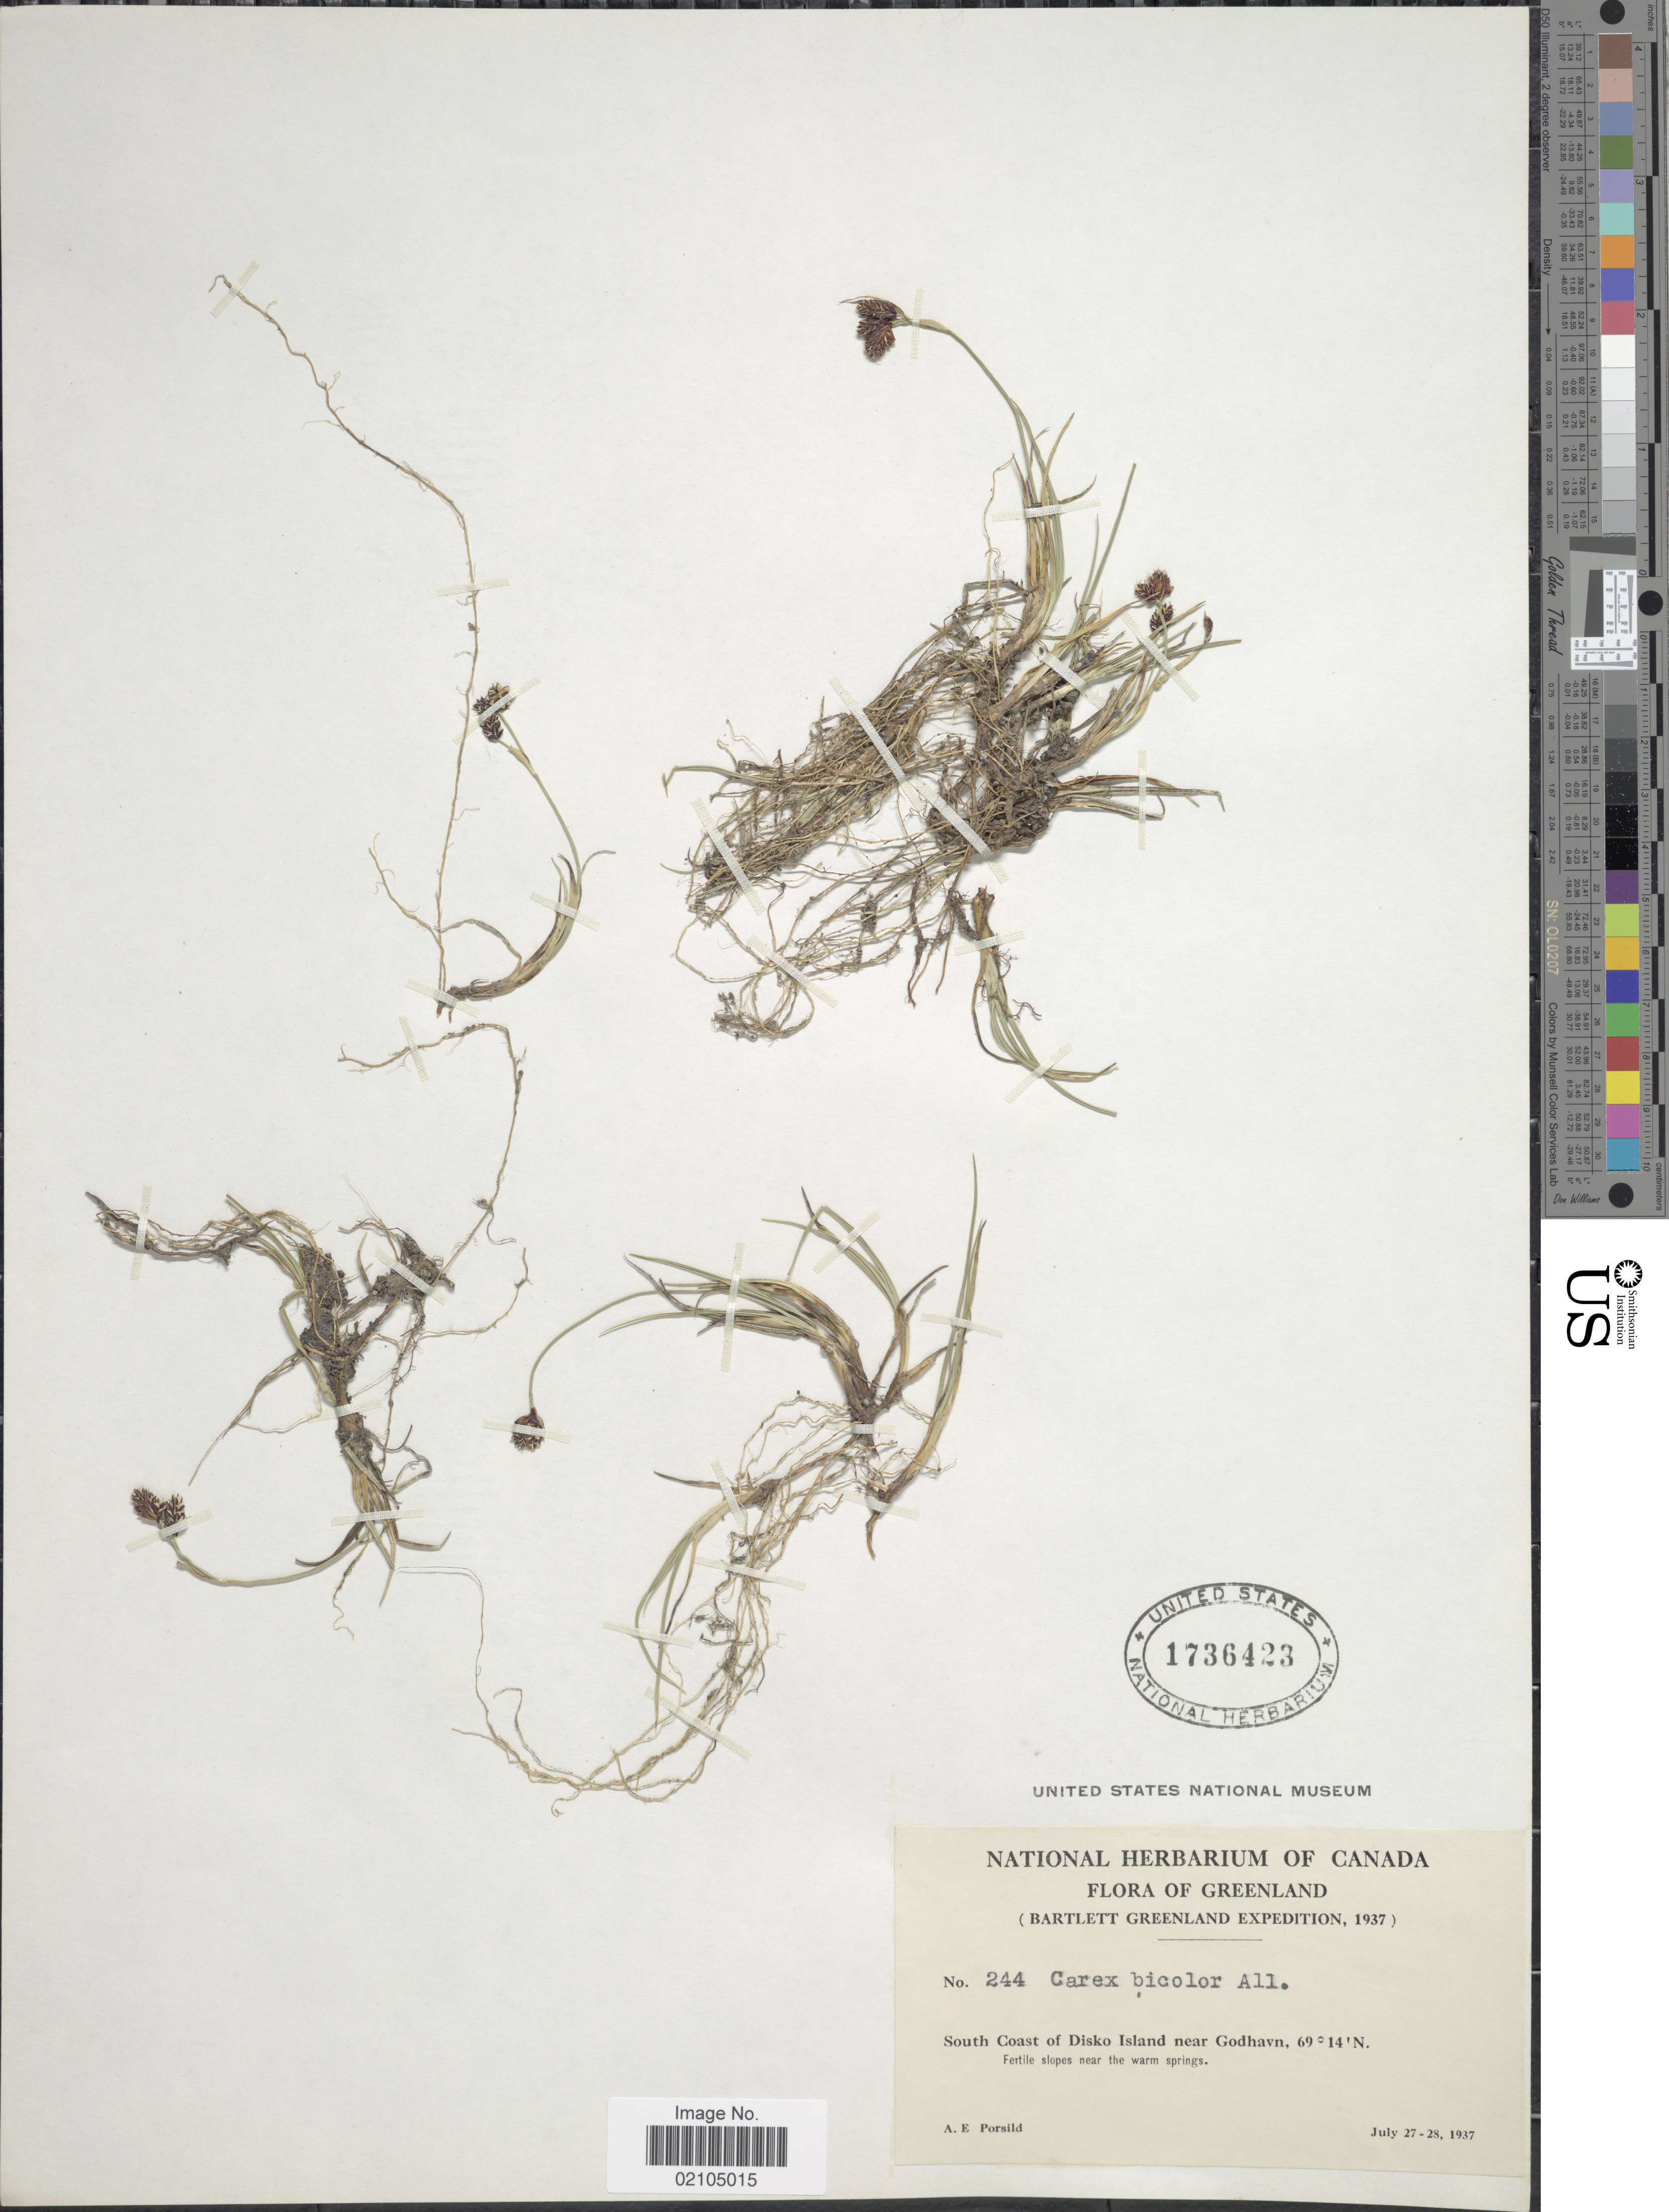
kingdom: Plantae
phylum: Tracheophyta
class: Liliopsida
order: Poales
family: Cyperaceae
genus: Carex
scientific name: Carex bicolor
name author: Bellardi ex All.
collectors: A. E. Porsild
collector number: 244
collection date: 1937-07-27/1937-07-28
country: Greenland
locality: Sourth Coast of Disko Island near Godhavn. Fertile slopes near the warm springs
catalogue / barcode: US 1736423